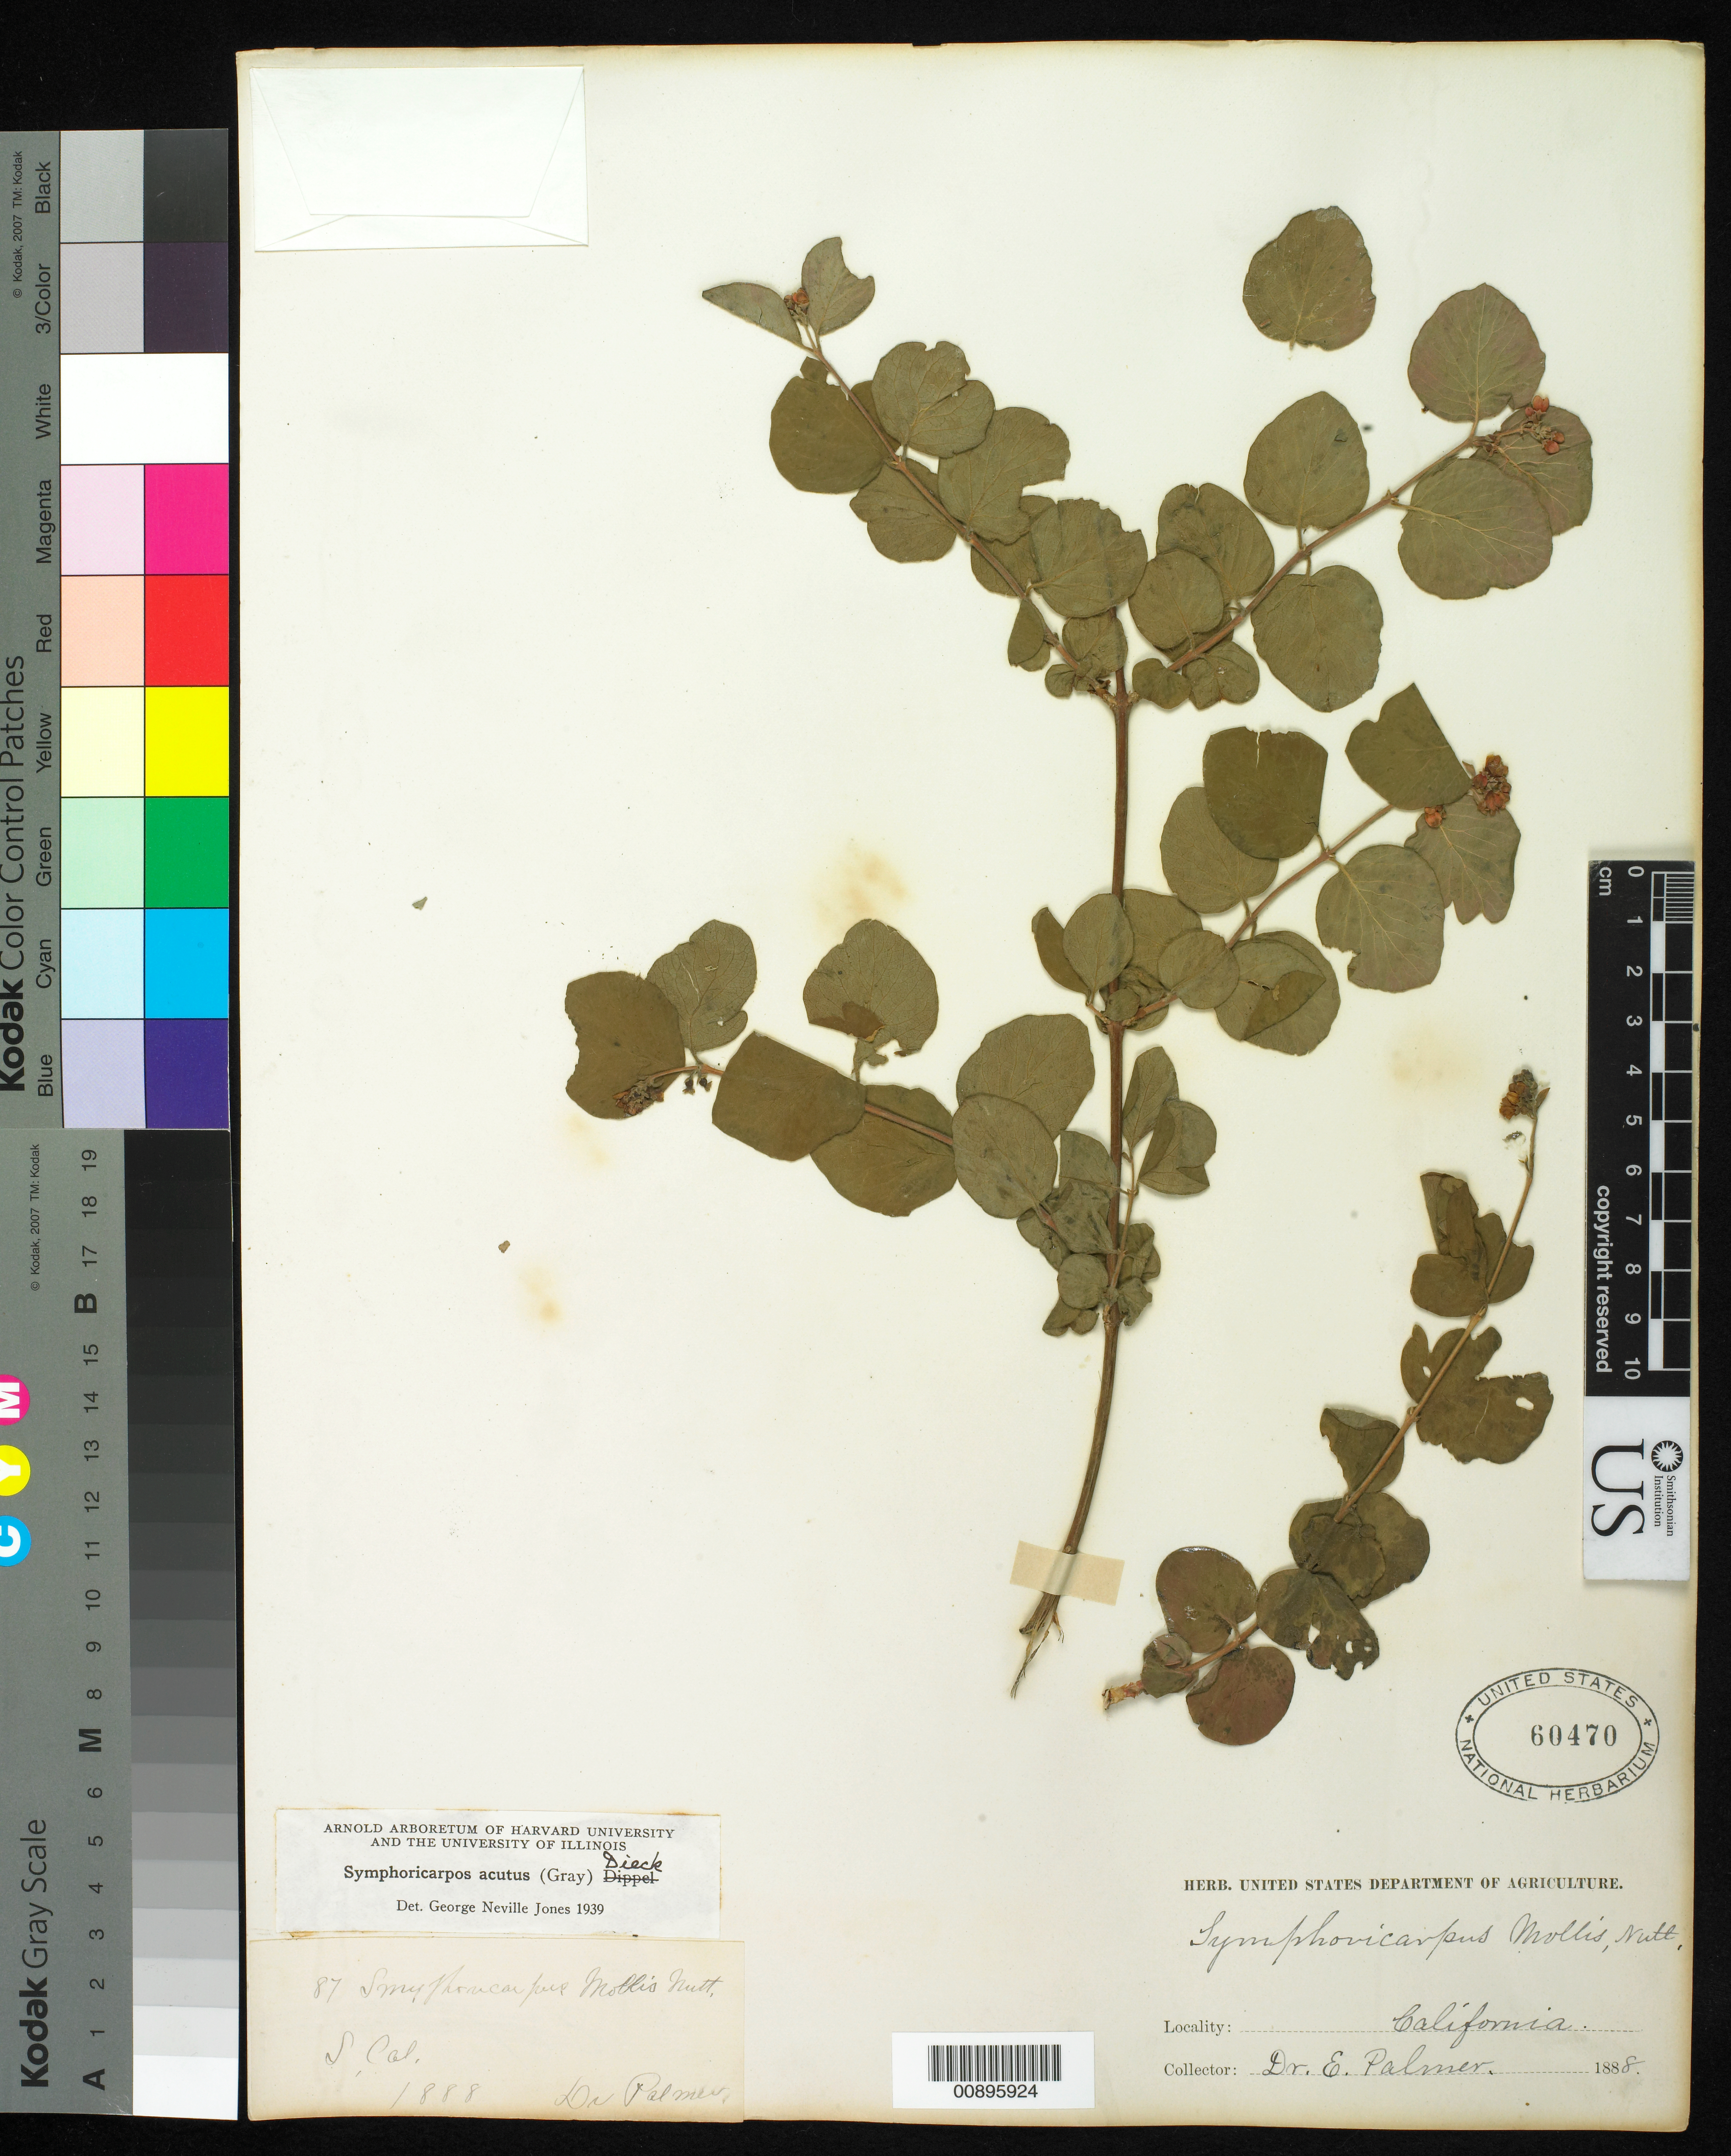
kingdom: Plantae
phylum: Tracheophyta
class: Magnoliopsida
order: Dipsacales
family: Caprifoliaceae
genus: Symphoricarpos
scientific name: Symphoricarpos acutus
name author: (A. Gray) Dieck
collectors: E. Palmer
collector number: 87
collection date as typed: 1888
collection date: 1888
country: United States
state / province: California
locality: S. California.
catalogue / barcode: US 60470